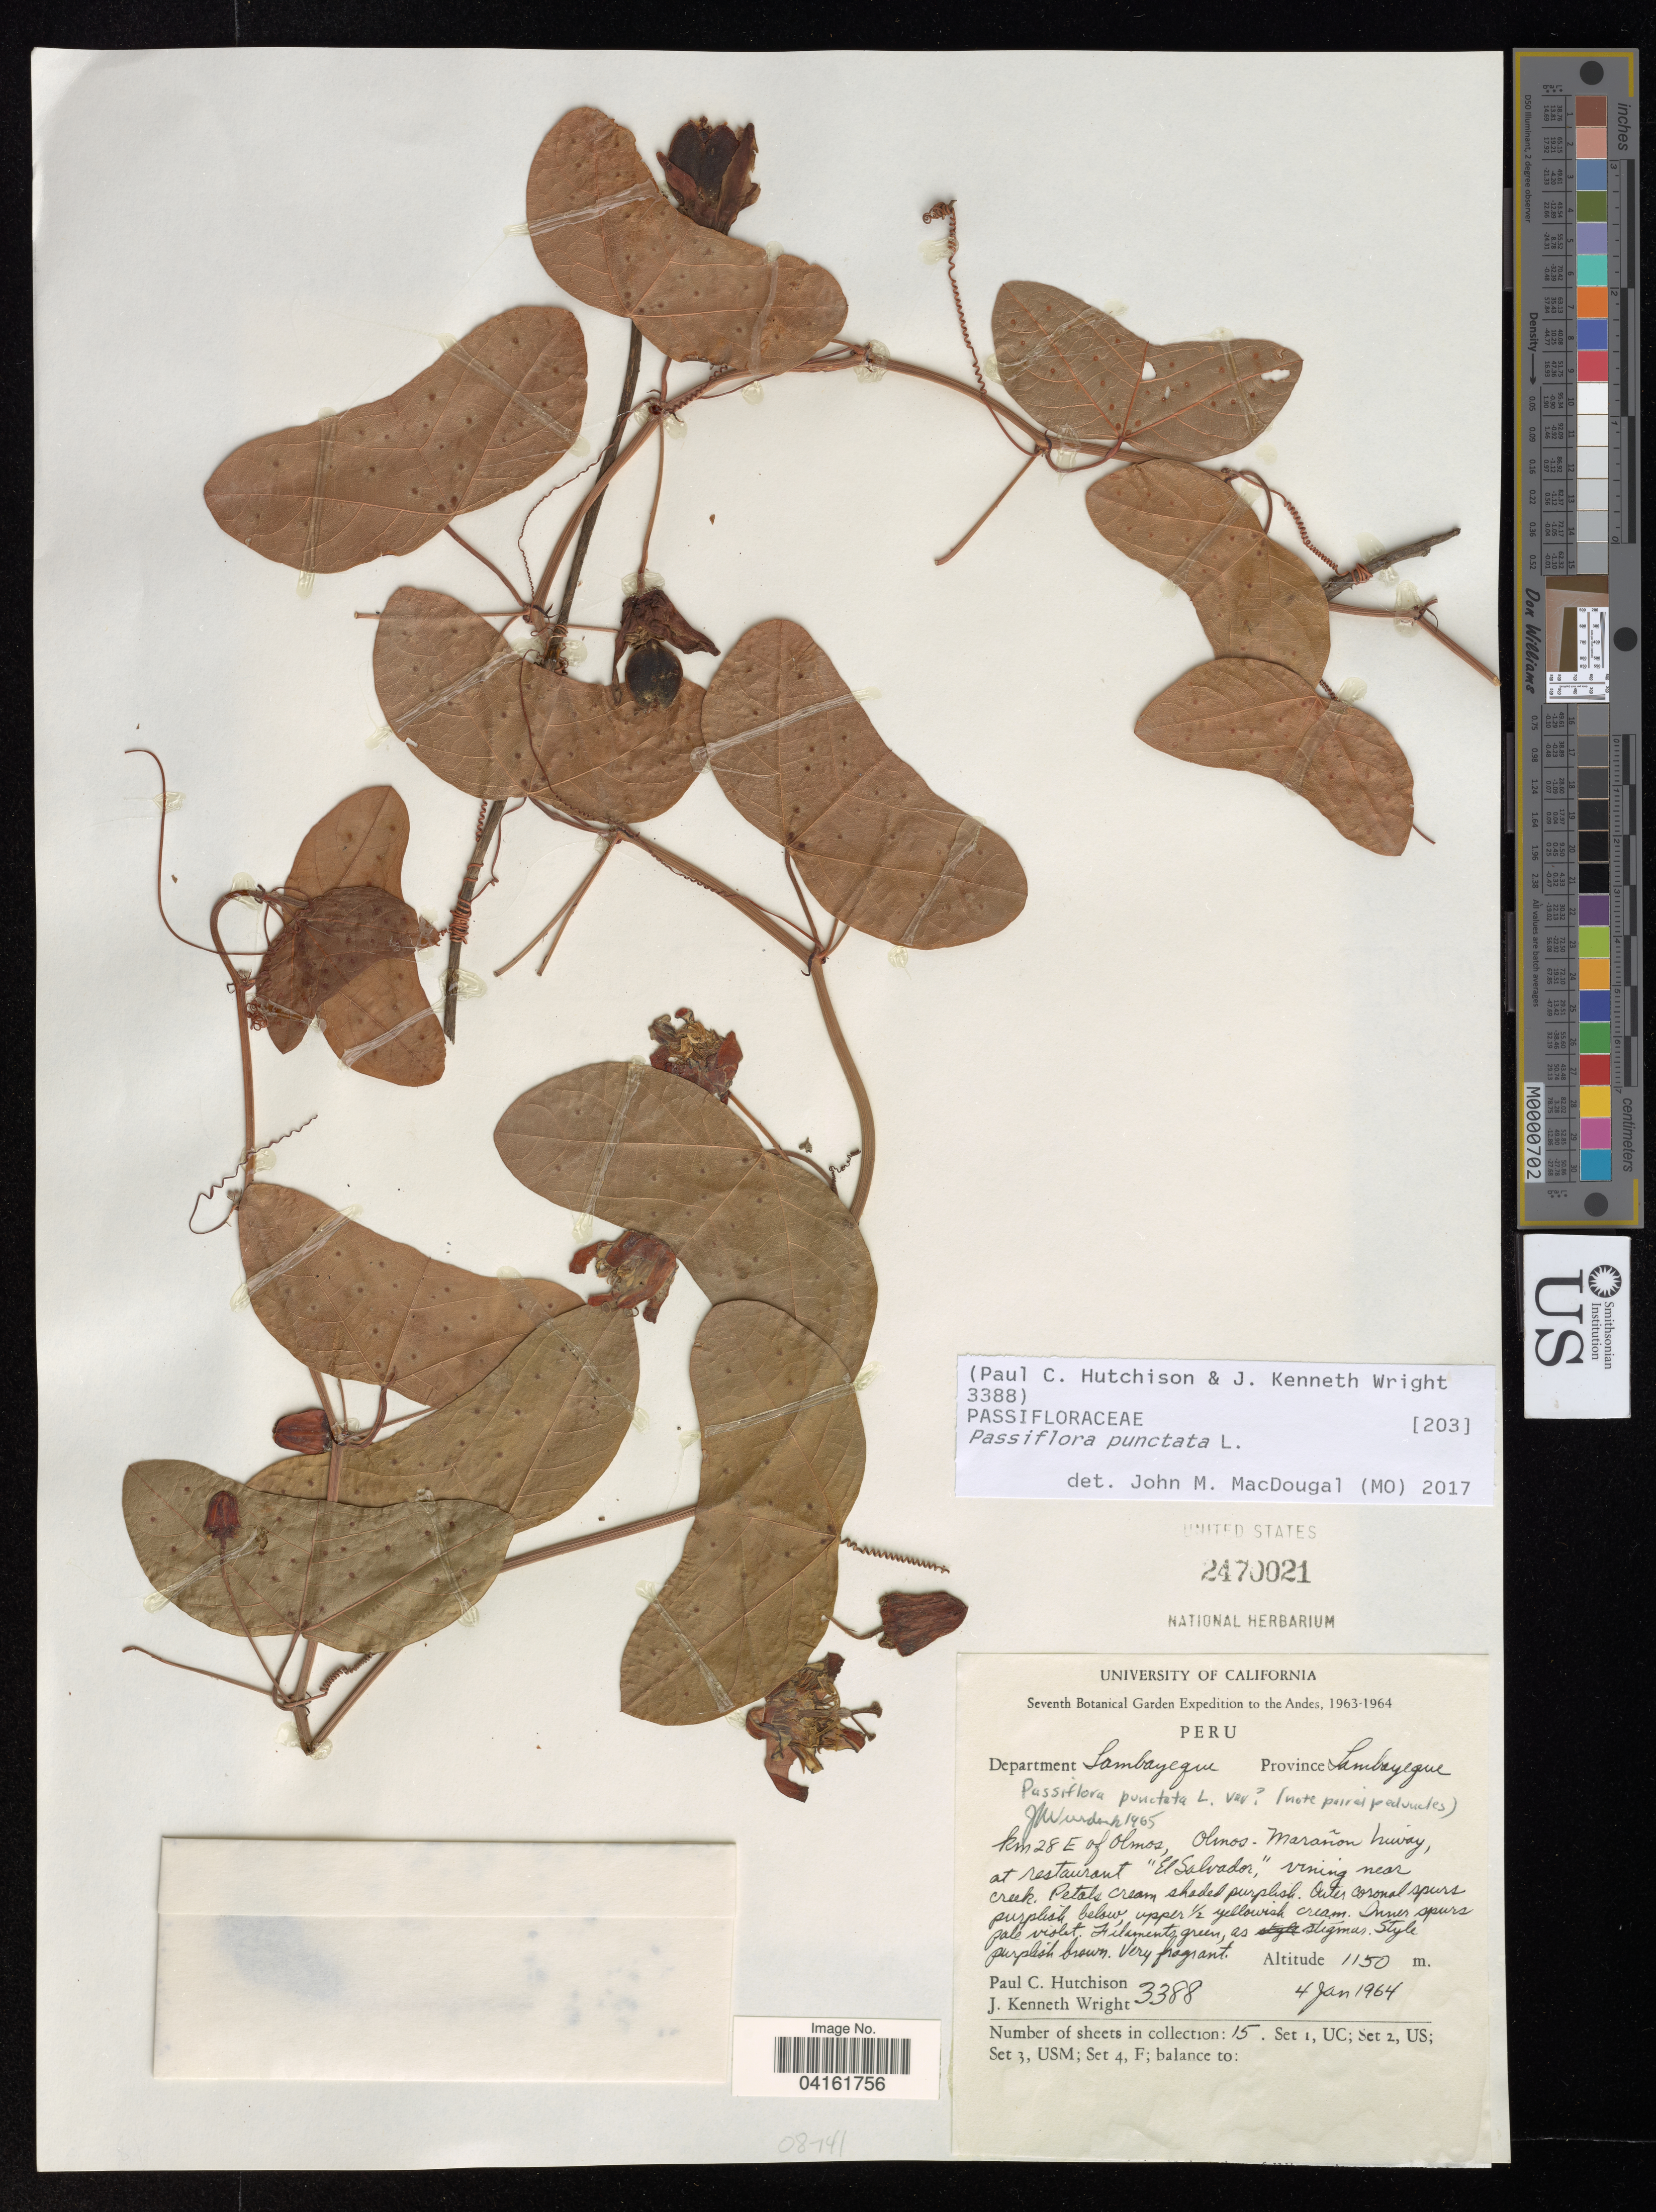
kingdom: Plantae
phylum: Tracheophyta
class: Magnoliopsida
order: Malpighiales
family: Passifloraceae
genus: Passiflora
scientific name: Passiflora punctata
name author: L.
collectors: P. C. Hutchison & J. K. Wright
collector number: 3388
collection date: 1964-01-04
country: Peru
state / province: Lambayeque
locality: Province Lambayeque. Km 28 E of Olmos, Olmos. Marañon hway, at restaurant "El Salvador," vining near creek. Seventh Botanical Garden Expedition to the Andes, 1963-1964.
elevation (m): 1150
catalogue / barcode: US 2470021